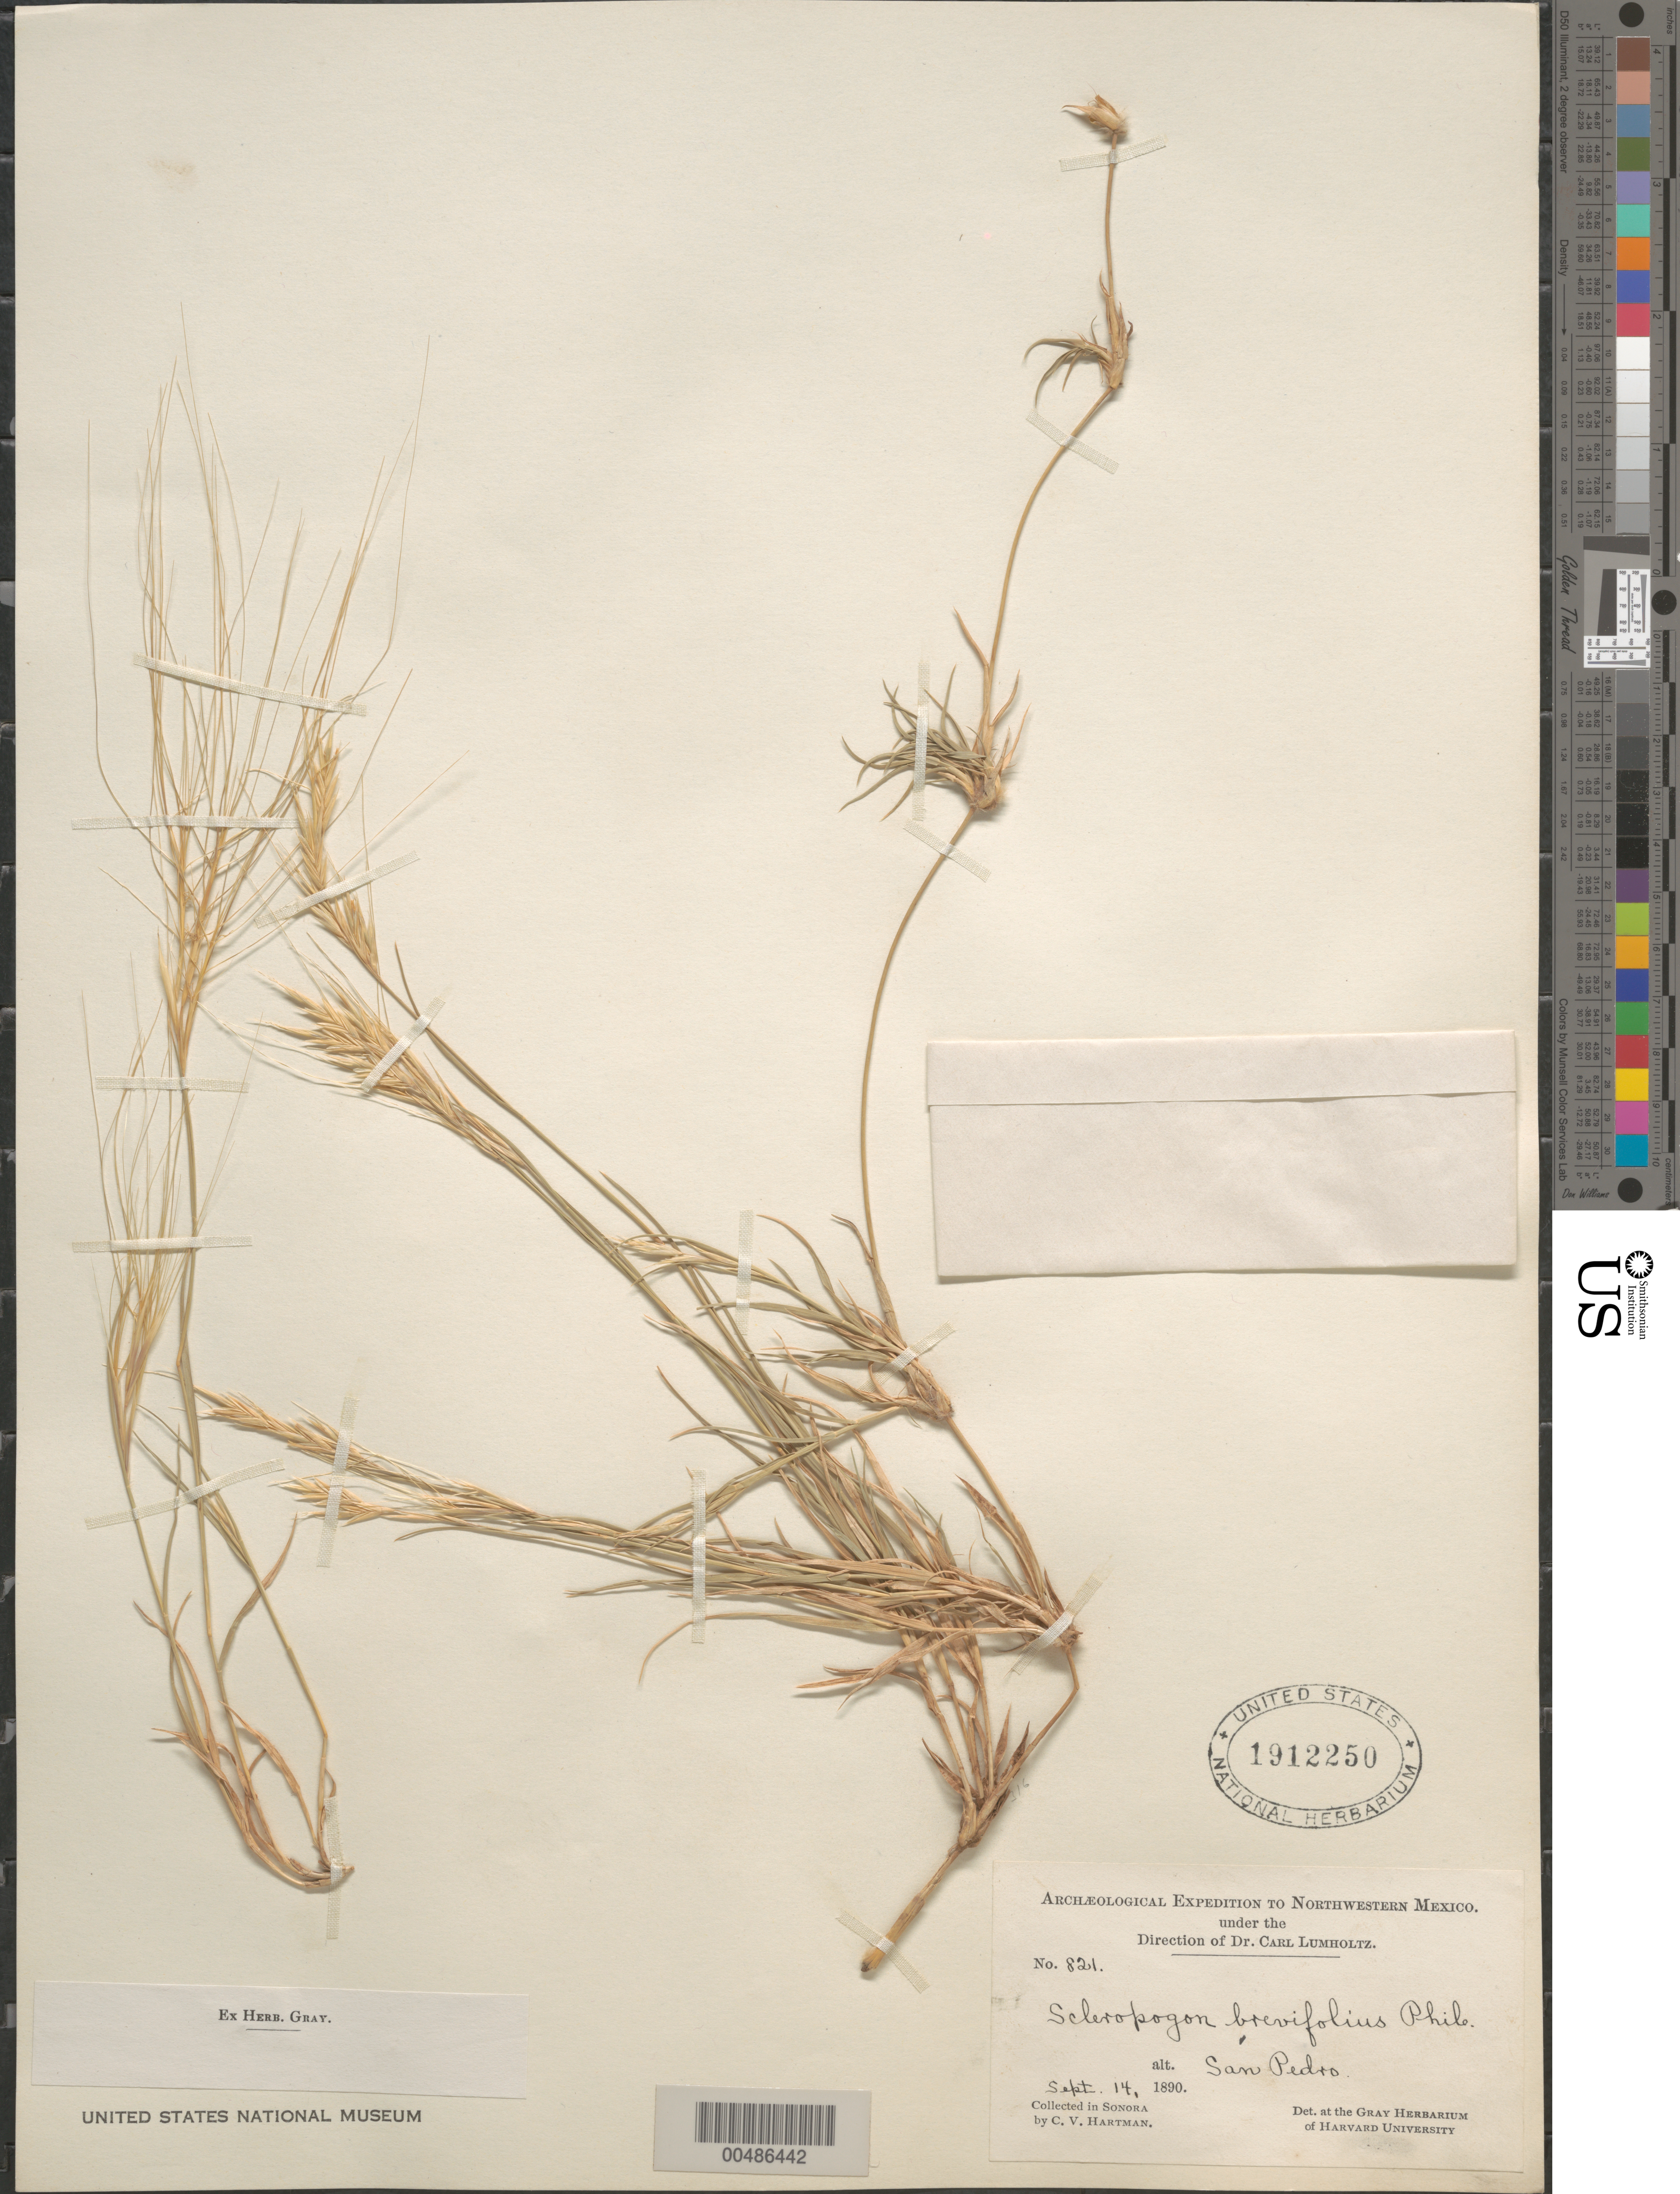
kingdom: Plantae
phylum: Tracheophyta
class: Liliopsida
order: Poales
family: Poaceae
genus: Scleropogon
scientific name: Scleropogon brevifolius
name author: Phil.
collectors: C. V. Hartman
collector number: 821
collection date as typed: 14 Sep 1890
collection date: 1890-09-14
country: Mexico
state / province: Sonora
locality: San Pedro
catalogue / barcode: US 1912250